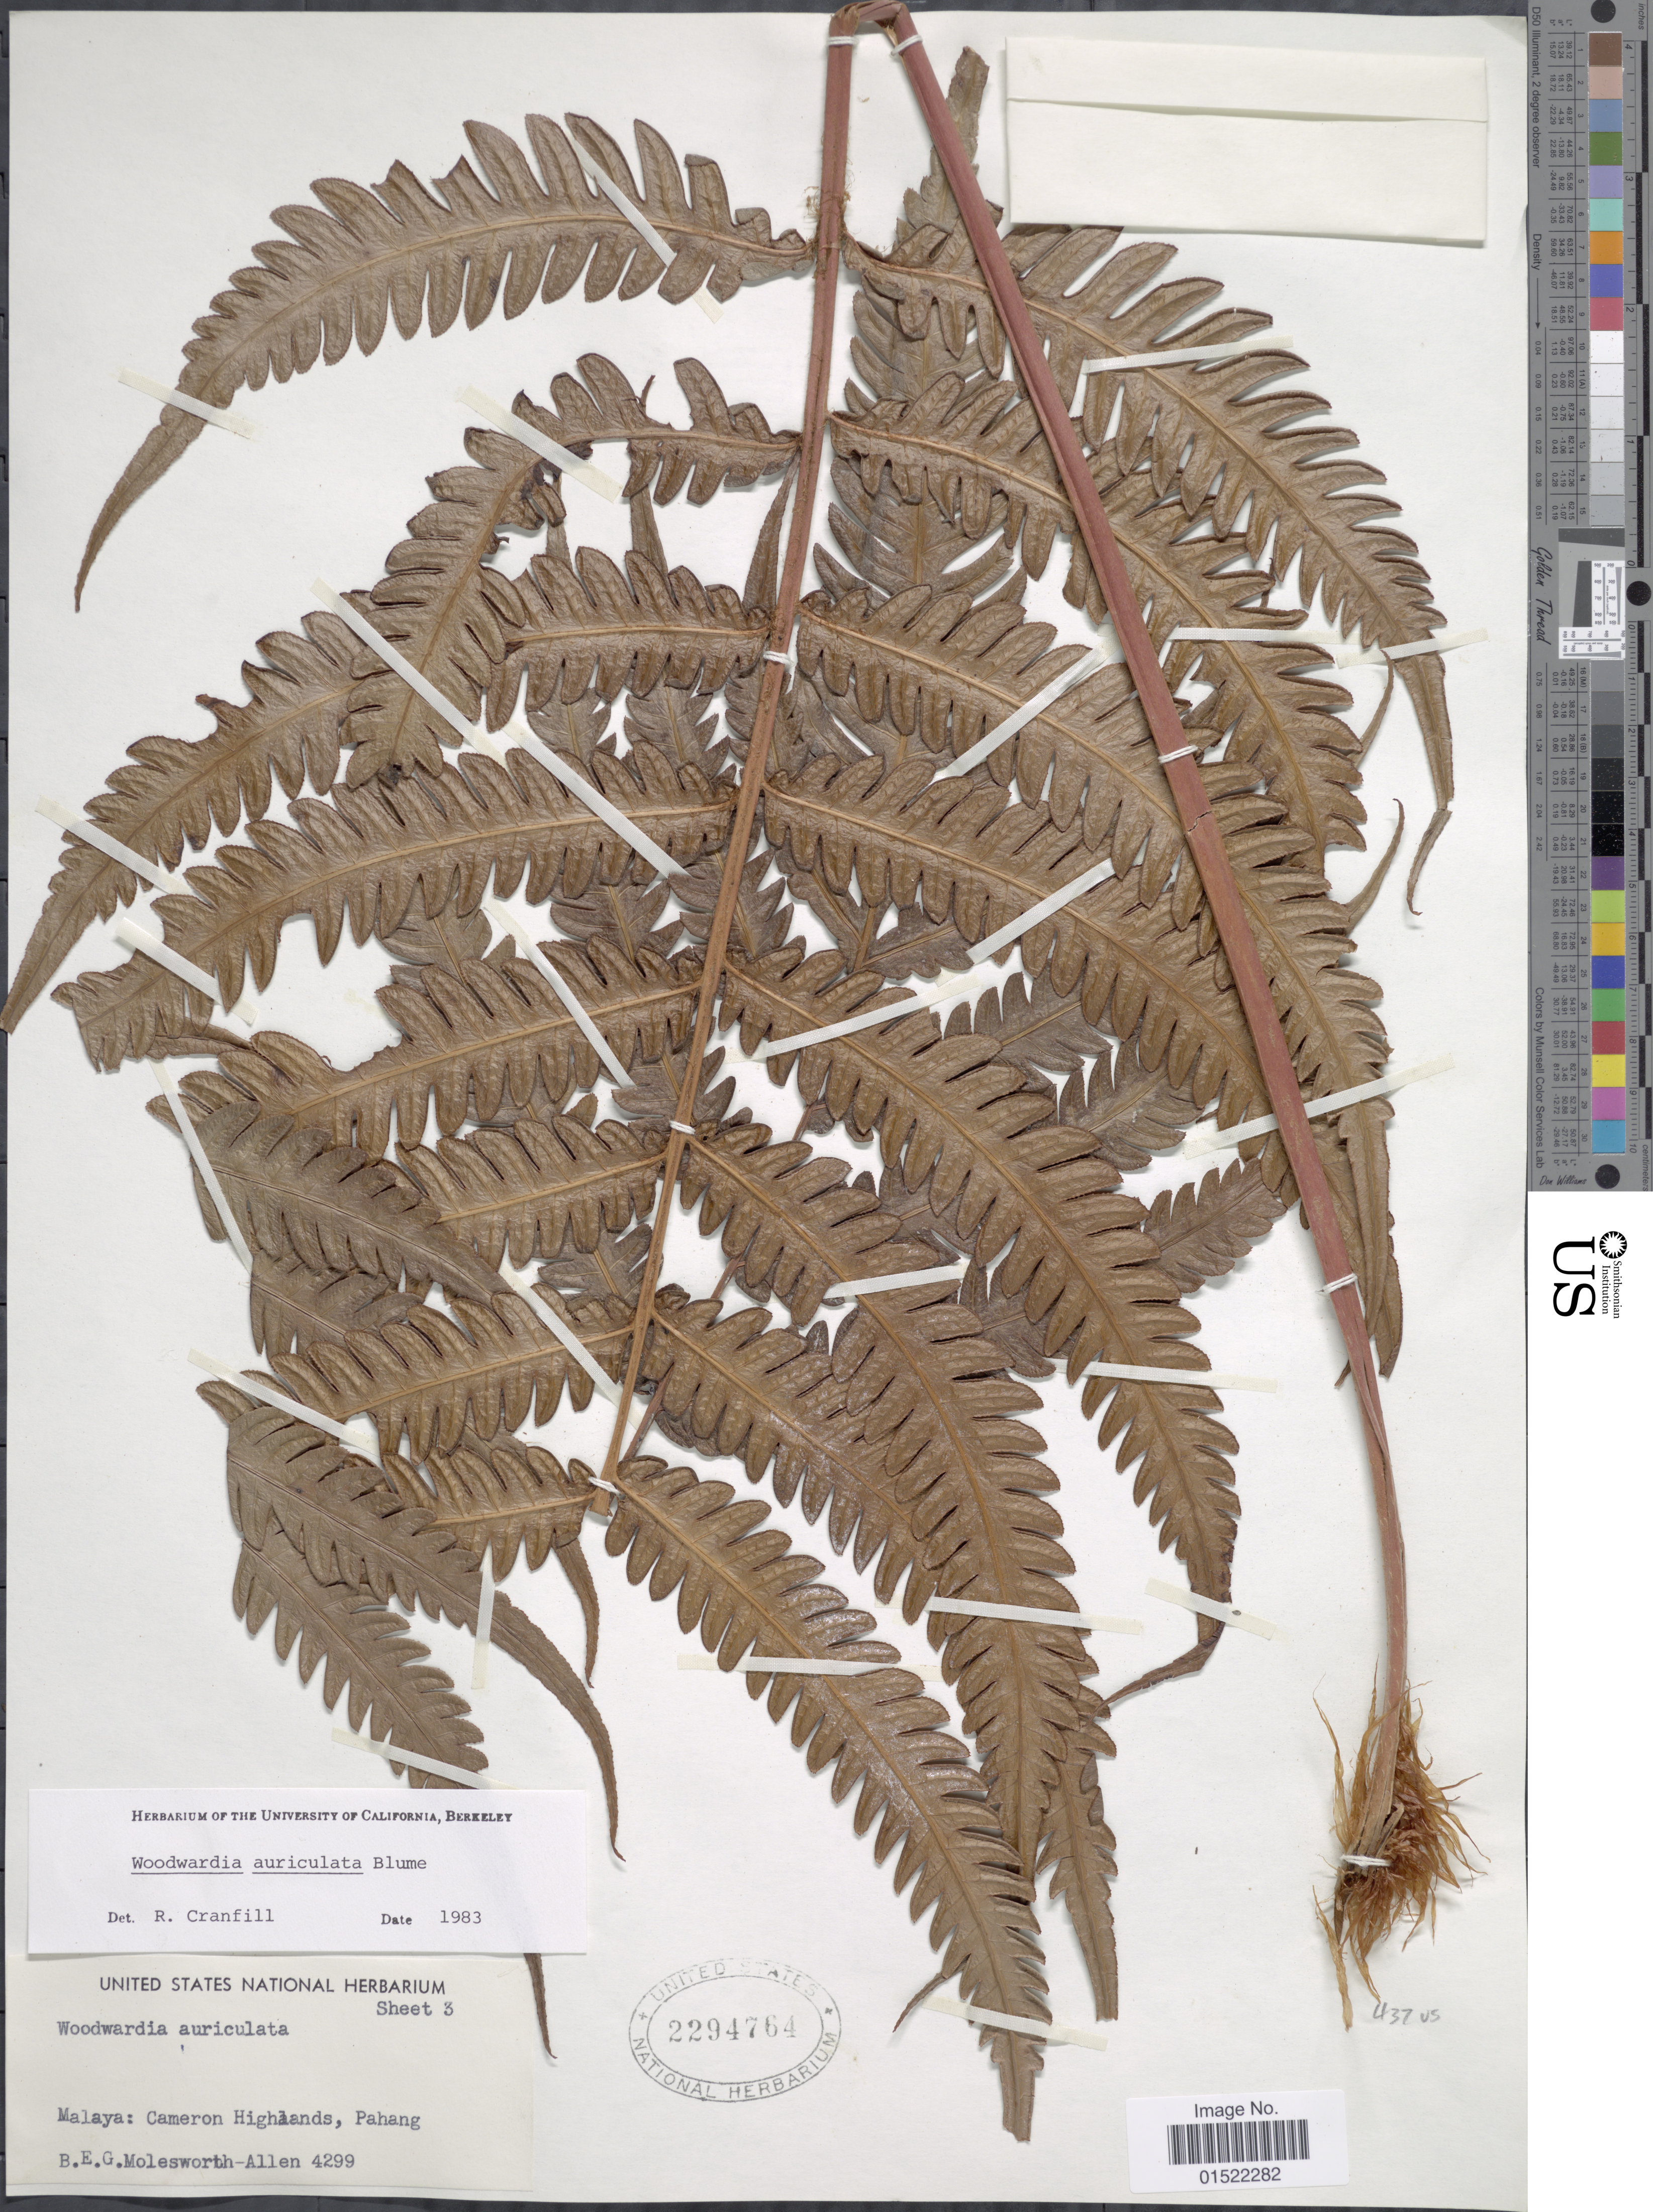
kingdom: Plantae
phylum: Tracheophyta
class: Polypodiopsida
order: Polypodiales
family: Blechnaceae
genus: Woodwardia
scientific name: Woodwardia auriculata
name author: Blume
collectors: B. E. G. Molesworth-Allen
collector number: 4299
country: Malaysia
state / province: Pahang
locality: Malaya: Cameron Highlands, Pahang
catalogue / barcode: US 2294764